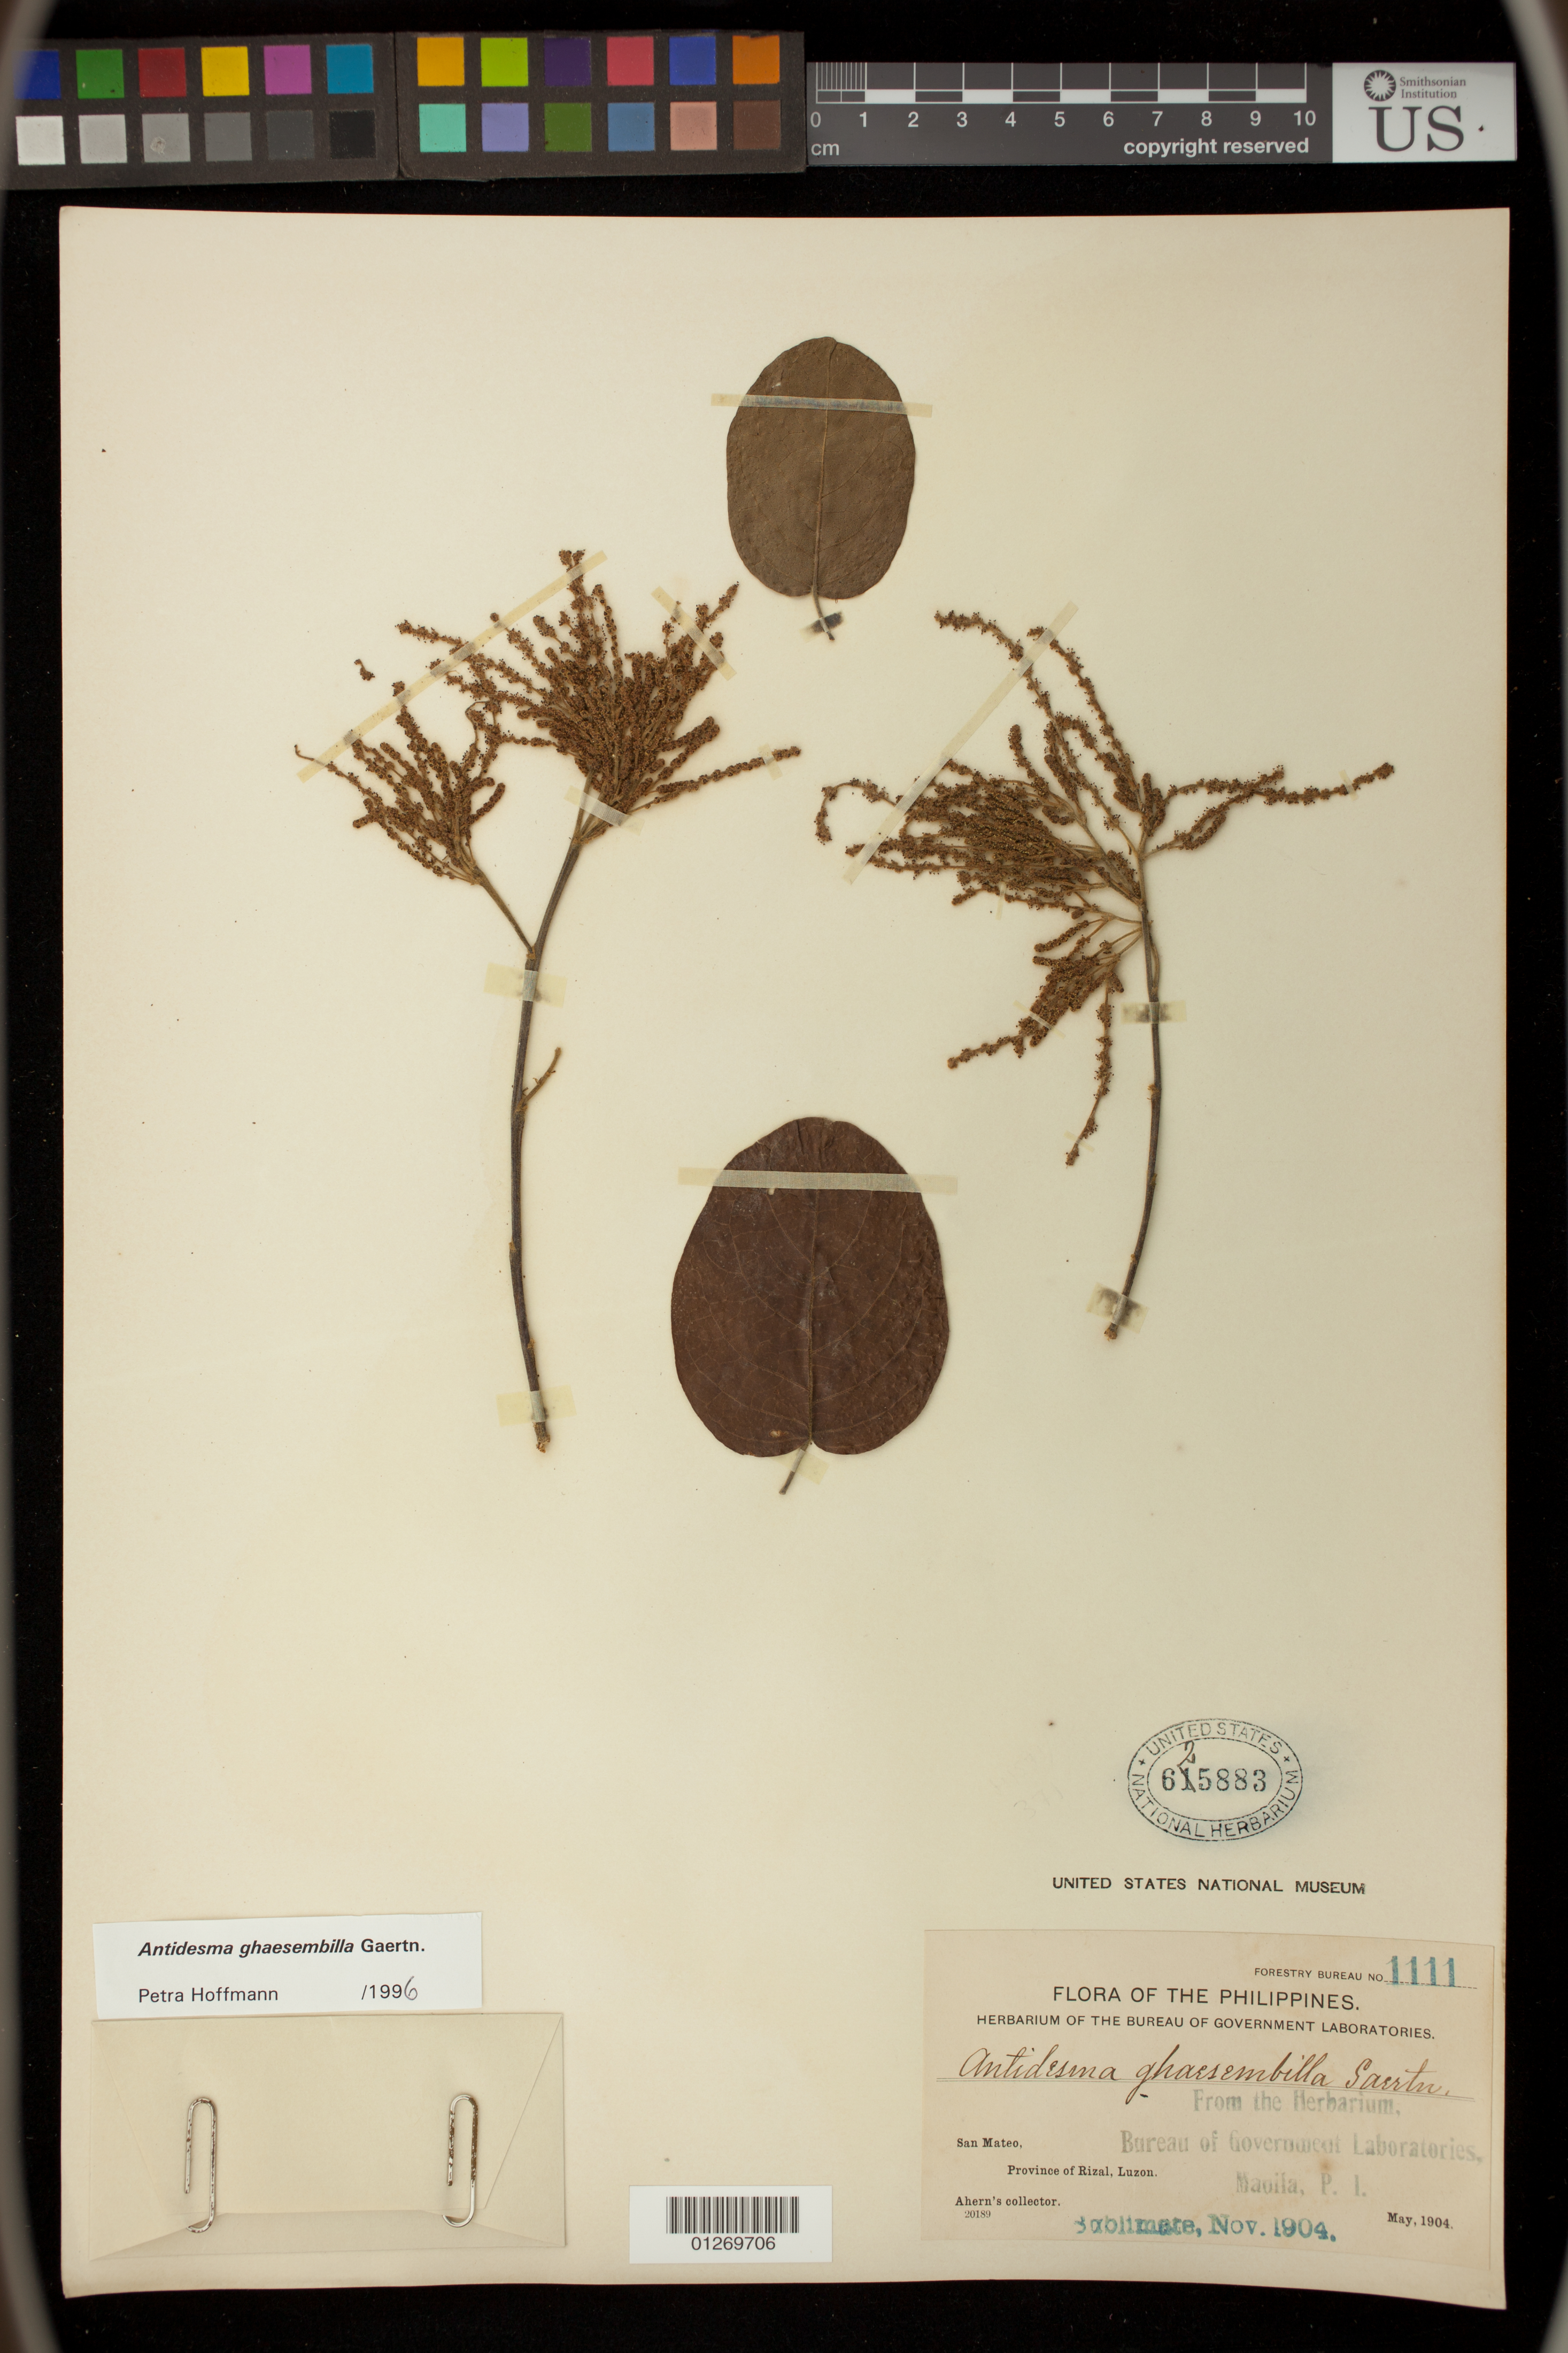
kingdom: Plantae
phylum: Tracheophyta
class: Magnoliopsida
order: Malpighiales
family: Phyllanthaceae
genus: Antidesma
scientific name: Antidesma ghaesembilla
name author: Gaertn.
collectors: Ahern's collector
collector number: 1111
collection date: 1904-05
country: Philippines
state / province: Calabarzon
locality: San Mateo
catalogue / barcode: US 625883